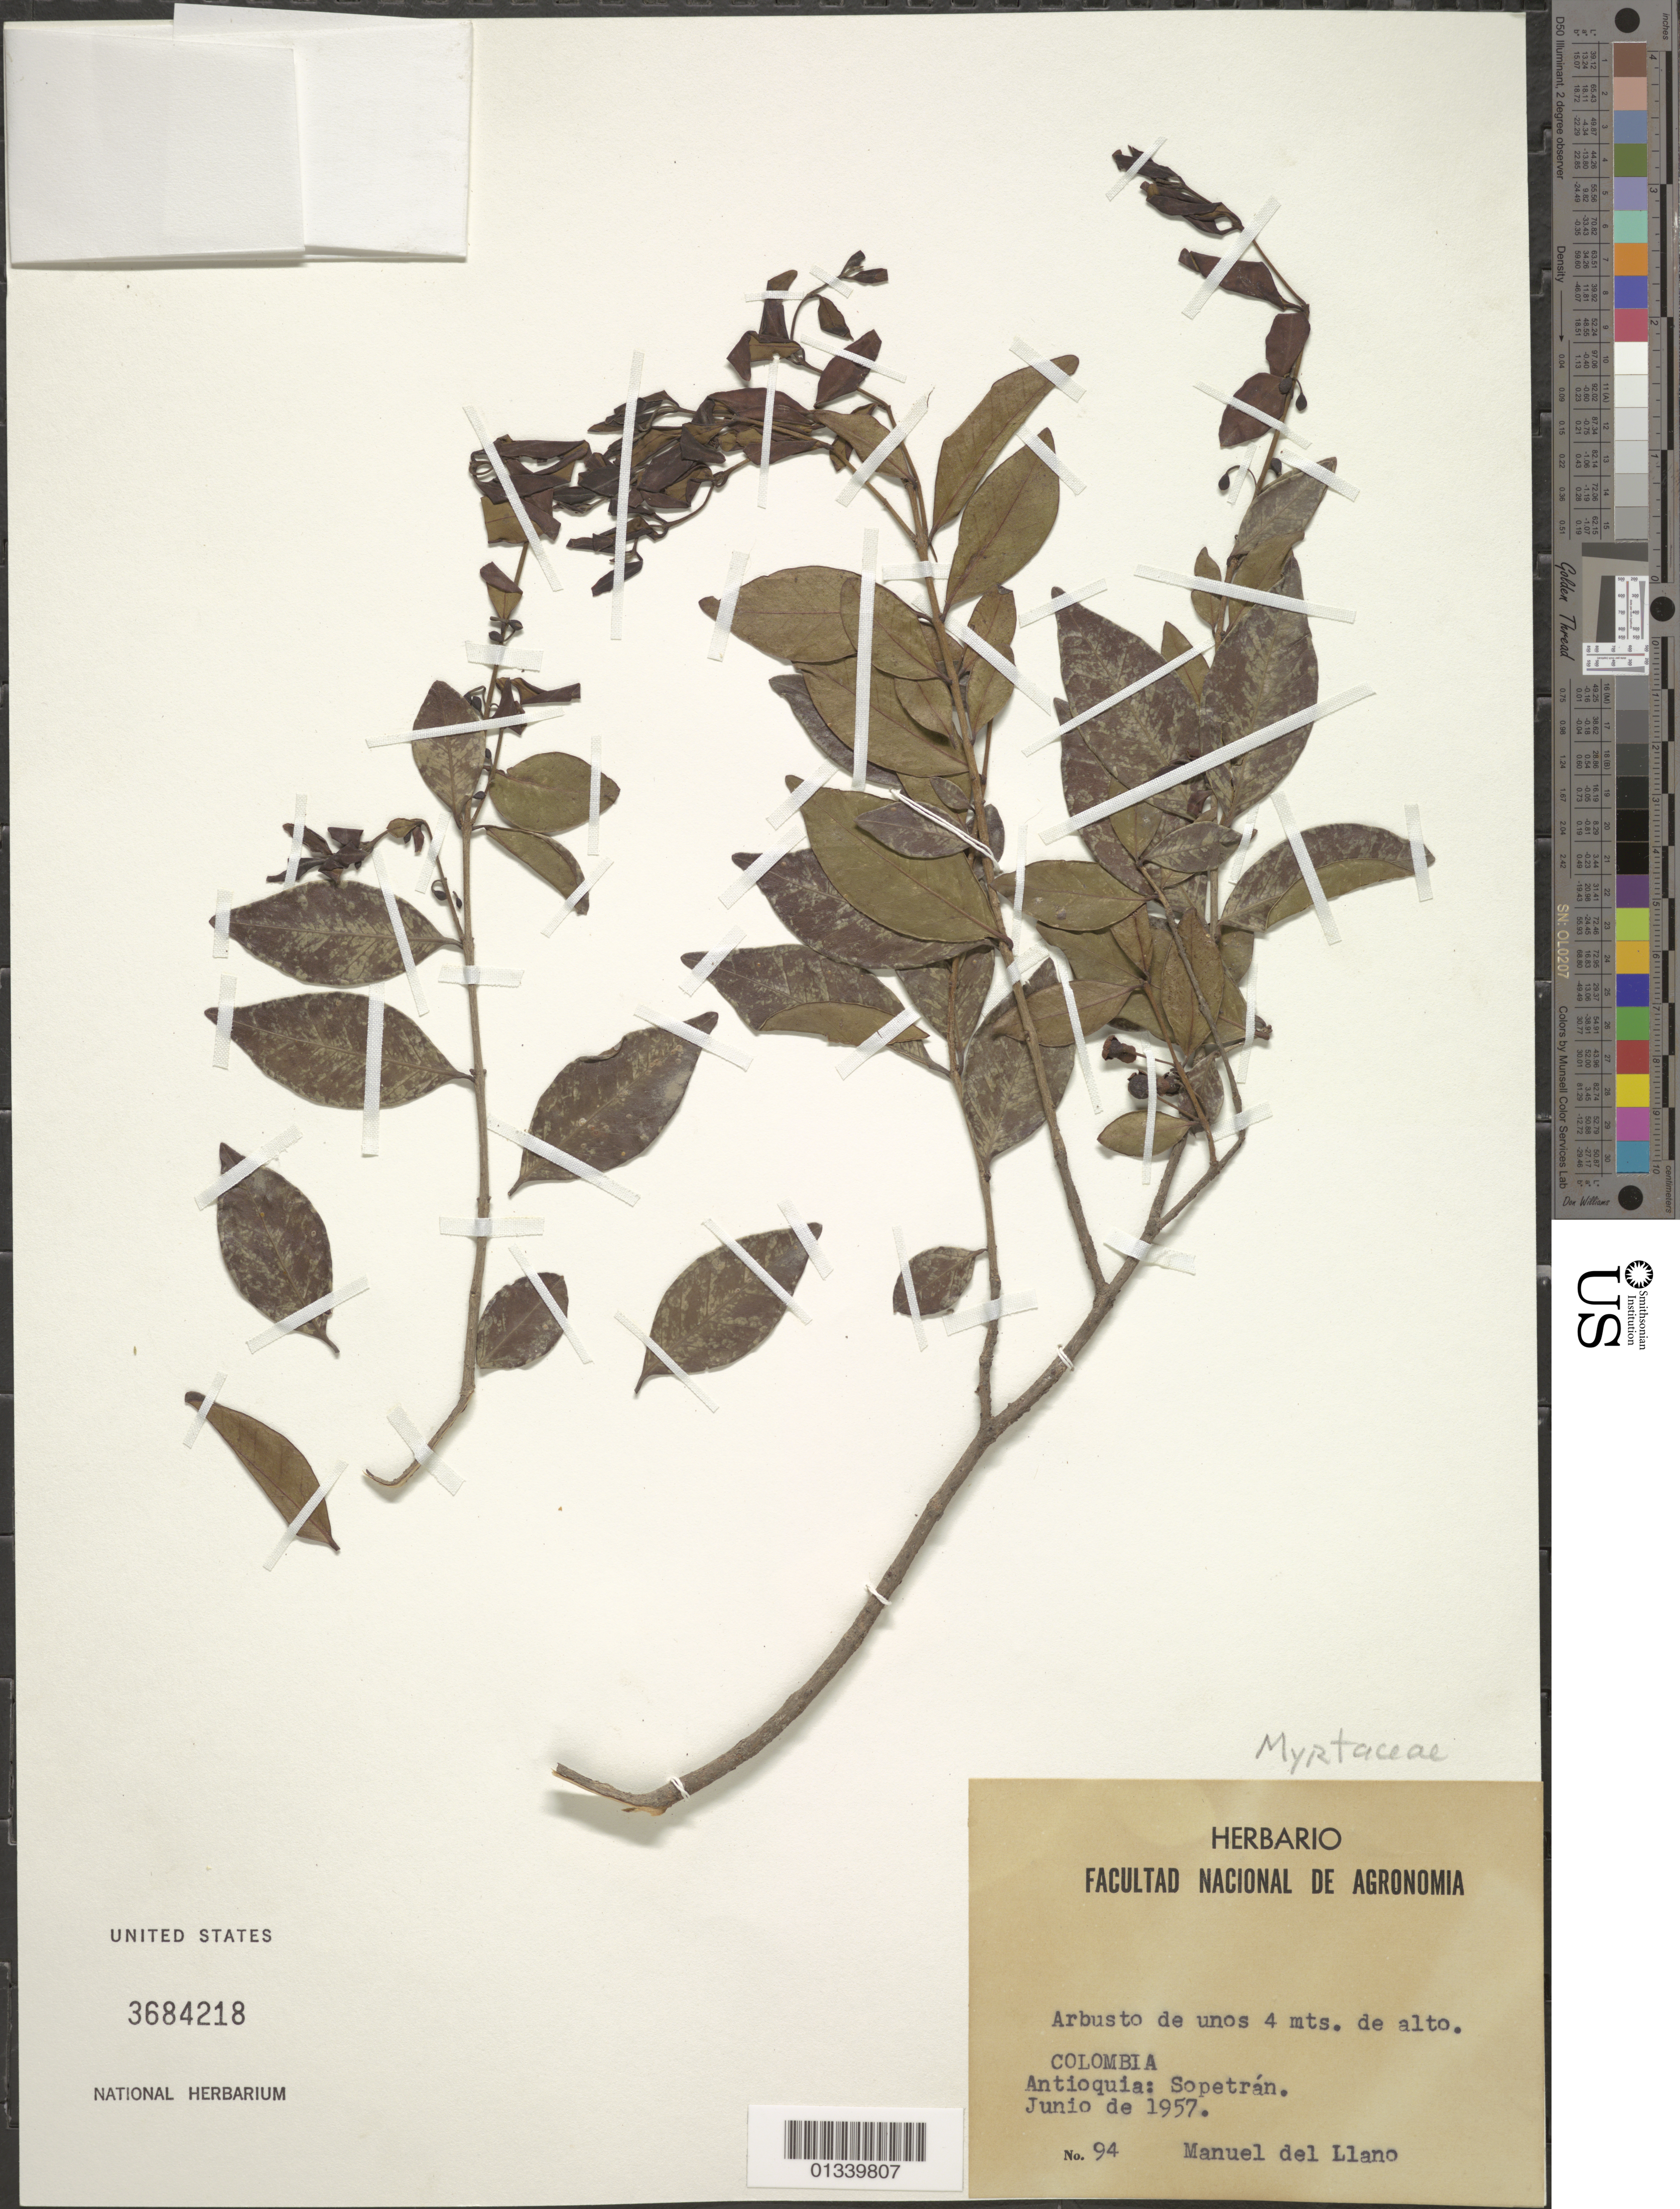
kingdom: Plantae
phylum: Tracheophyta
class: Magnoliopsida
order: Myrtales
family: Myrtaceae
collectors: M. d. Llano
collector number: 94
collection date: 1957-06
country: Colombia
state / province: Antioquia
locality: Sopetran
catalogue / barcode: US 3684218